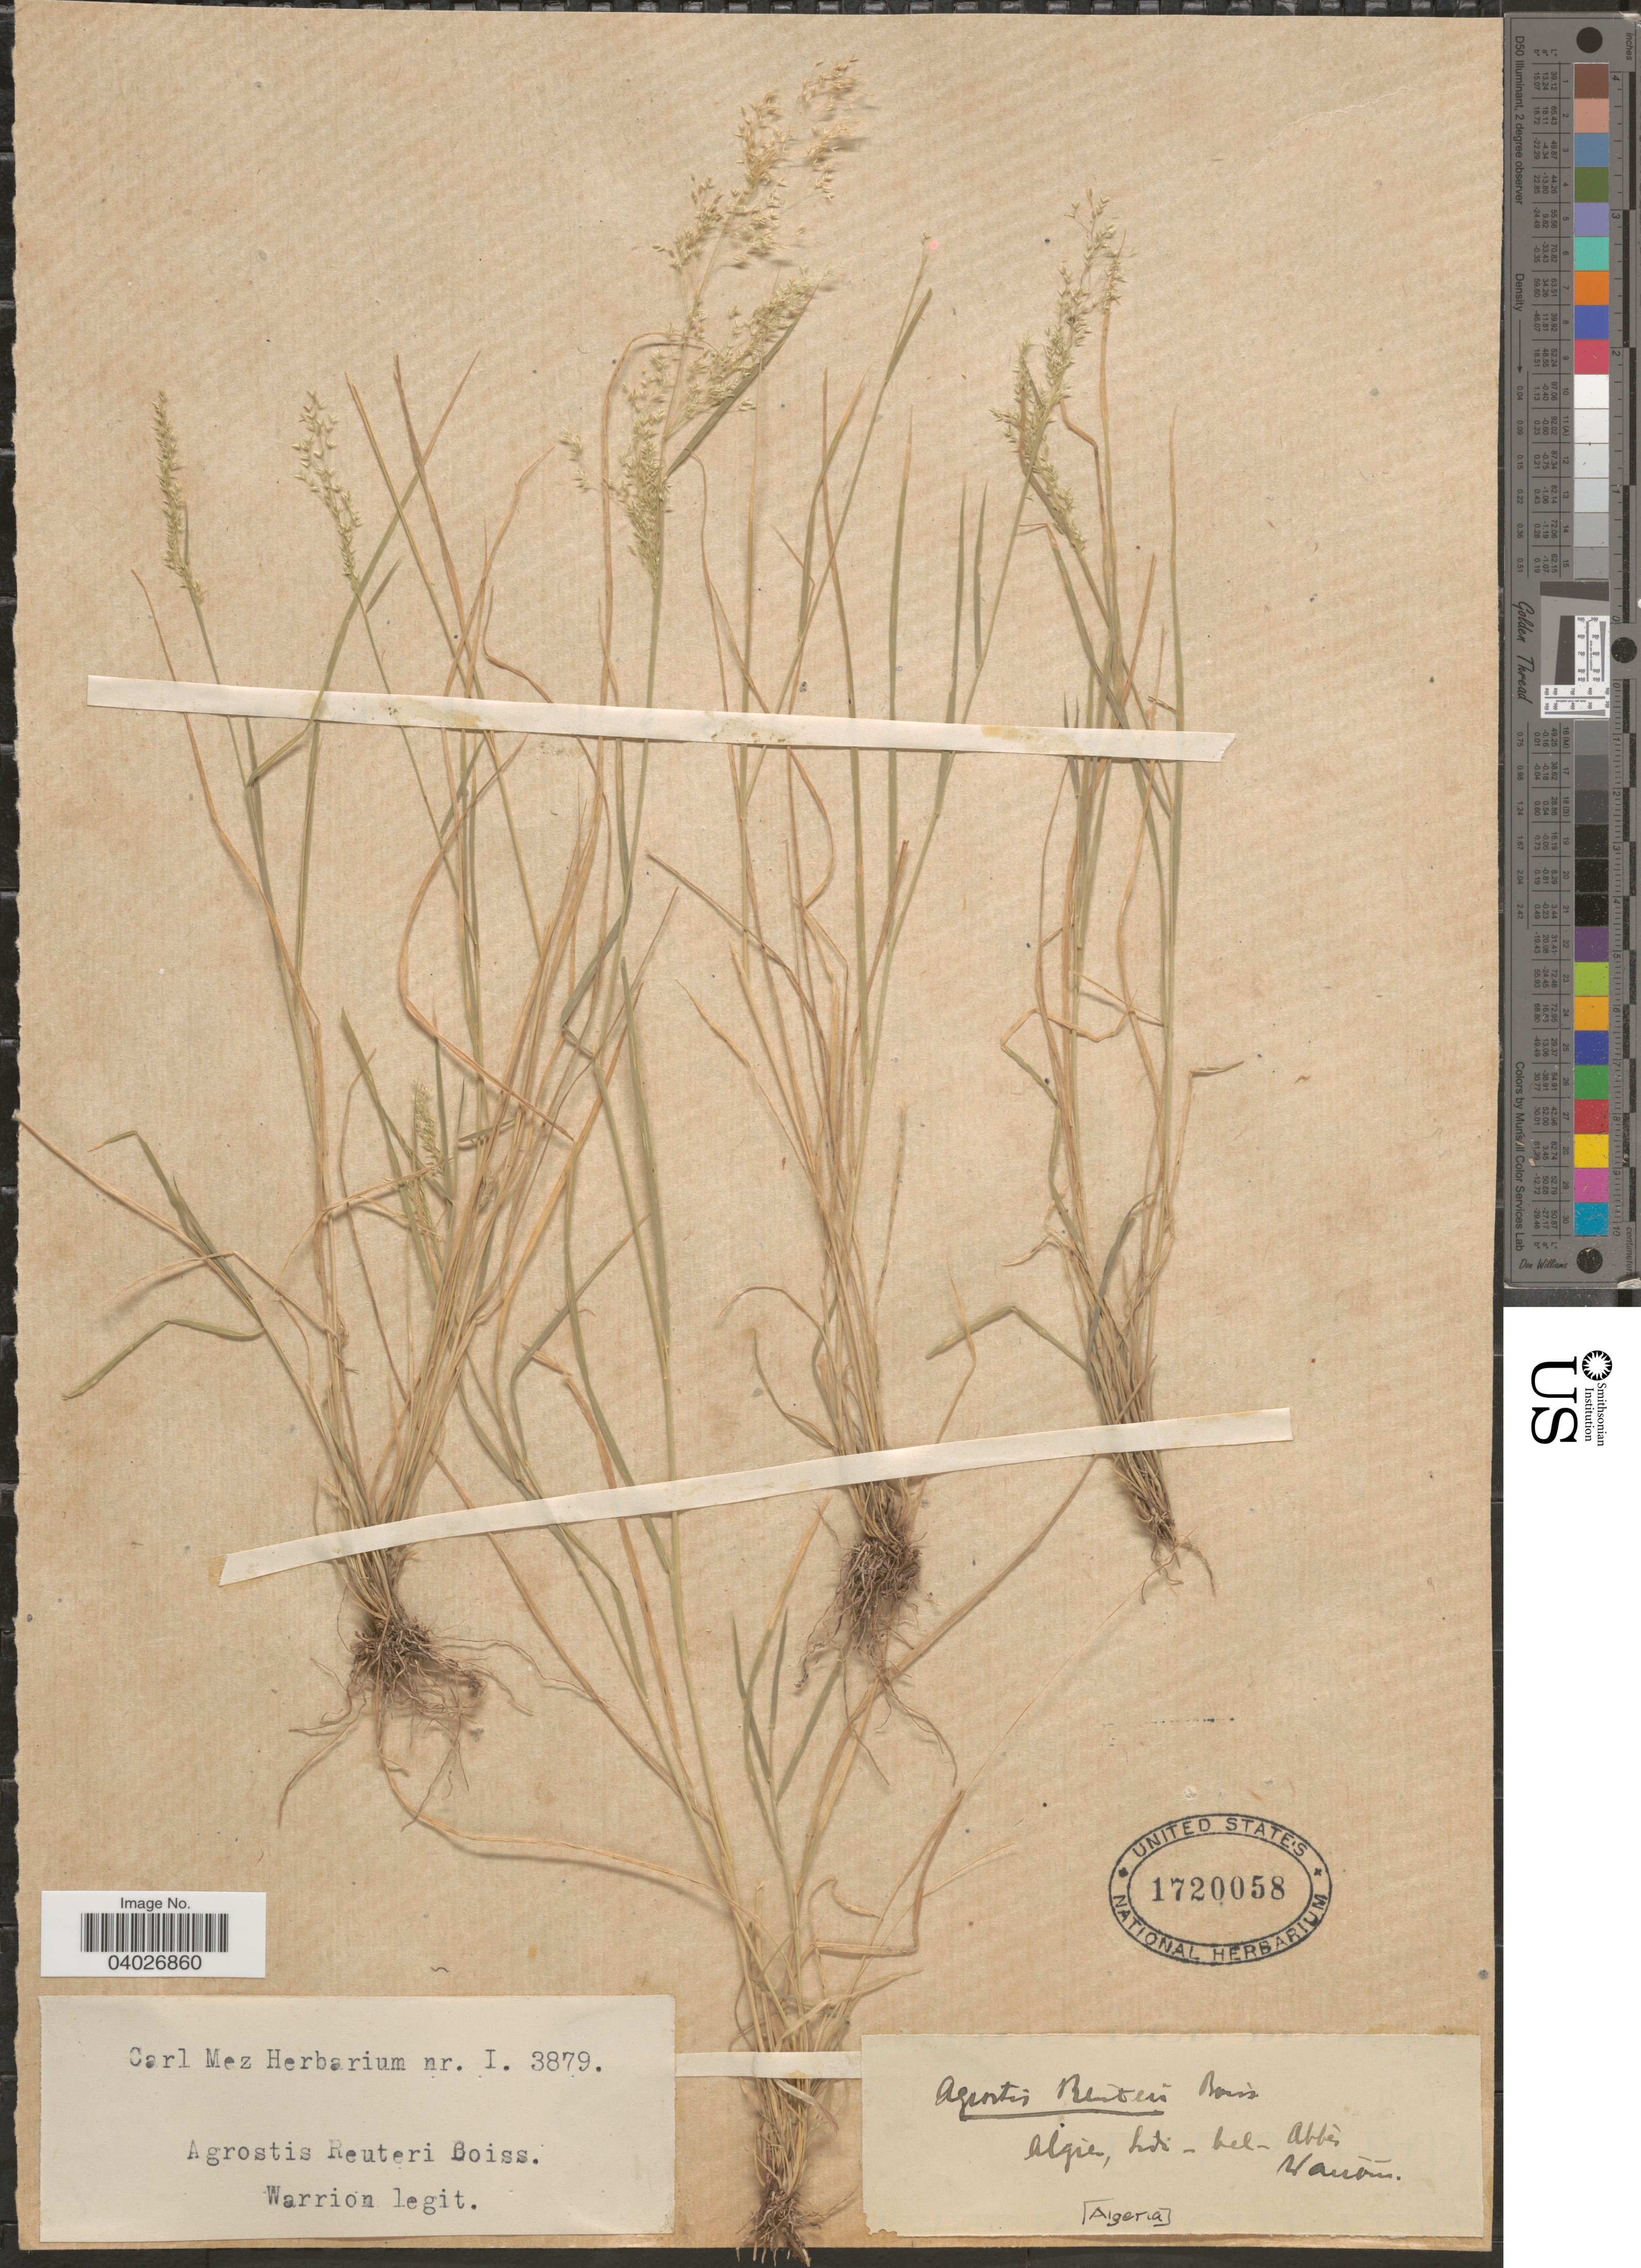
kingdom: Plantae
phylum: Tracheophyta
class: Liliopsida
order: Poales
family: Poaceae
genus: Agrostis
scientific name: Agrostis reuteri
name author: Boiss.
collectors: Warion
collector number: I 3879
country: Algeria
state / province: Sidi Bel Abbes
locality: Algiers.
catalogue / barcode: US 1720058